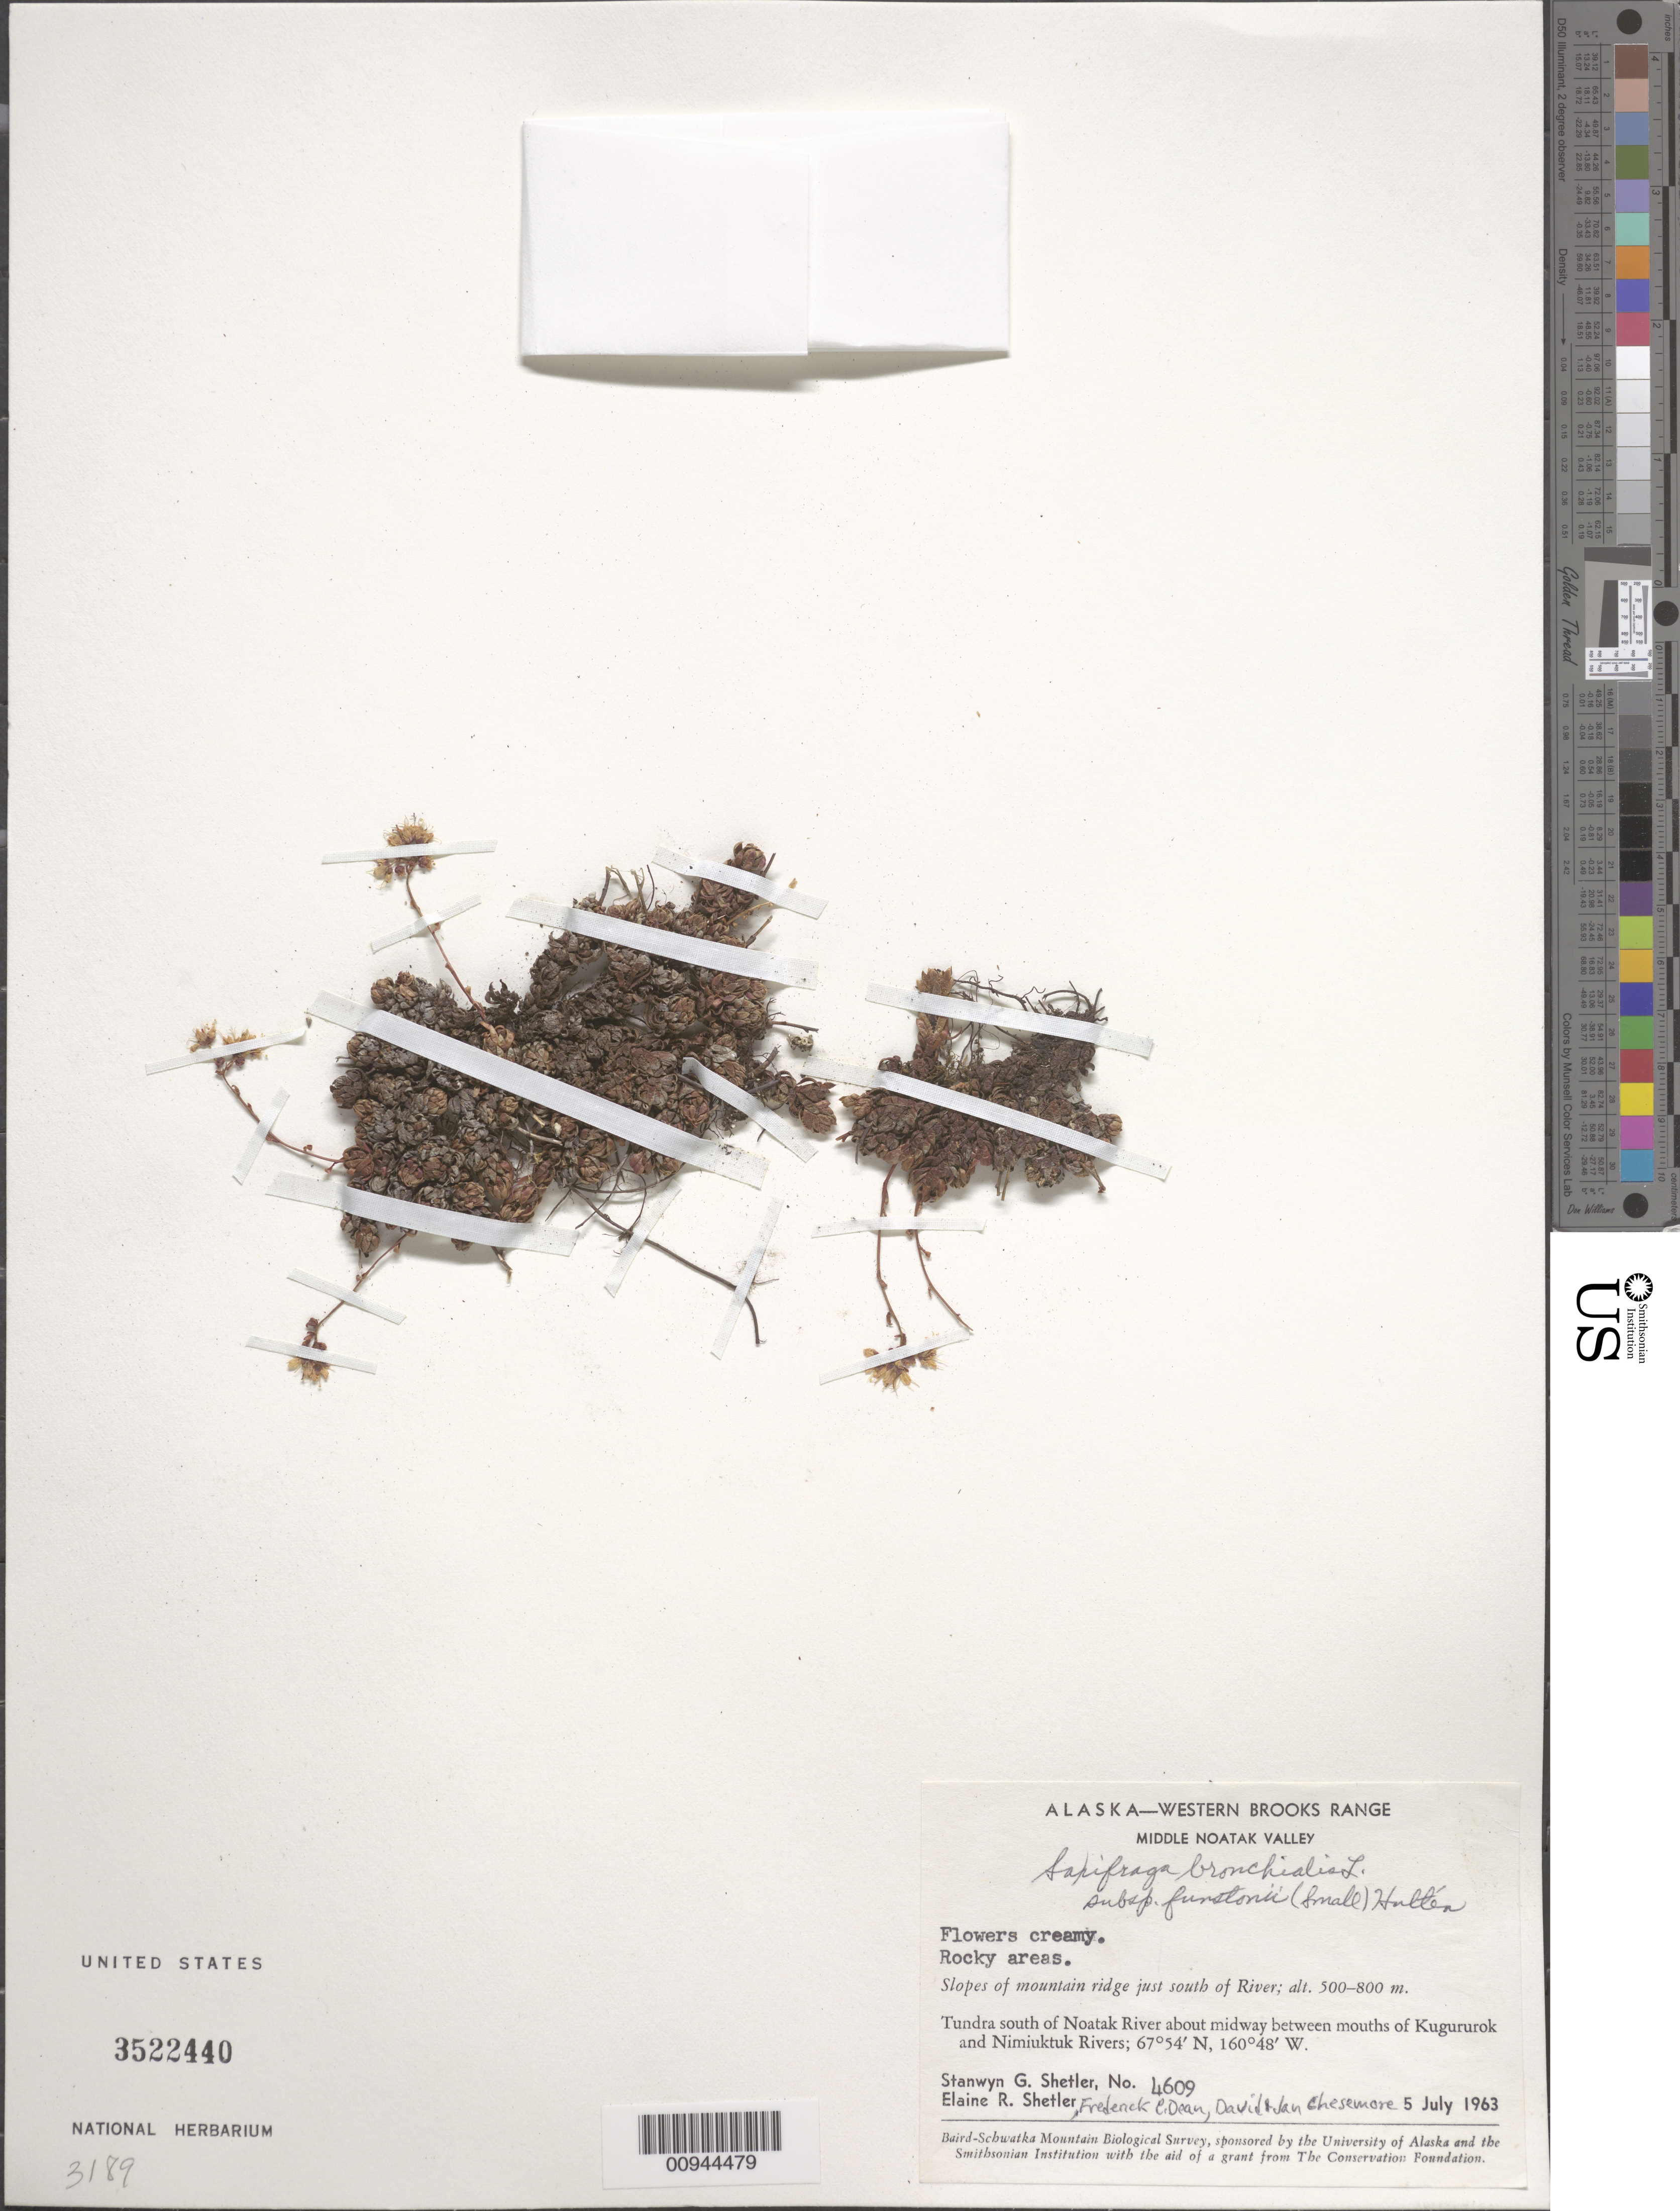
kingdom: Plantae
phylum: Tracheophyta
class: Magnoliopsida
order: Saxifragales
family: Saxifragaceae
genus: Saxifraga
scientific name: Saxifraga bronchialis subsp. funstonii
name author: (Small) Hultén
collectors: S. Shetler, E. R. Shetler, F. C. Dean, D. Chesemore & J. Chesemore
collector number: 4609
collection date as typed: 05 Jul 1963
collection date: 1963-07-05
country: United States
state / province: Alaska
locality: S of Noatak River about midway between mouths of Kugururok and Nimiuktuk Rivers. Western Brooks Range, Middle Noatak Valley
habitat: Tundra. Slopes of mountain ridge just south of River.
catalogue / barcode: US 3522440